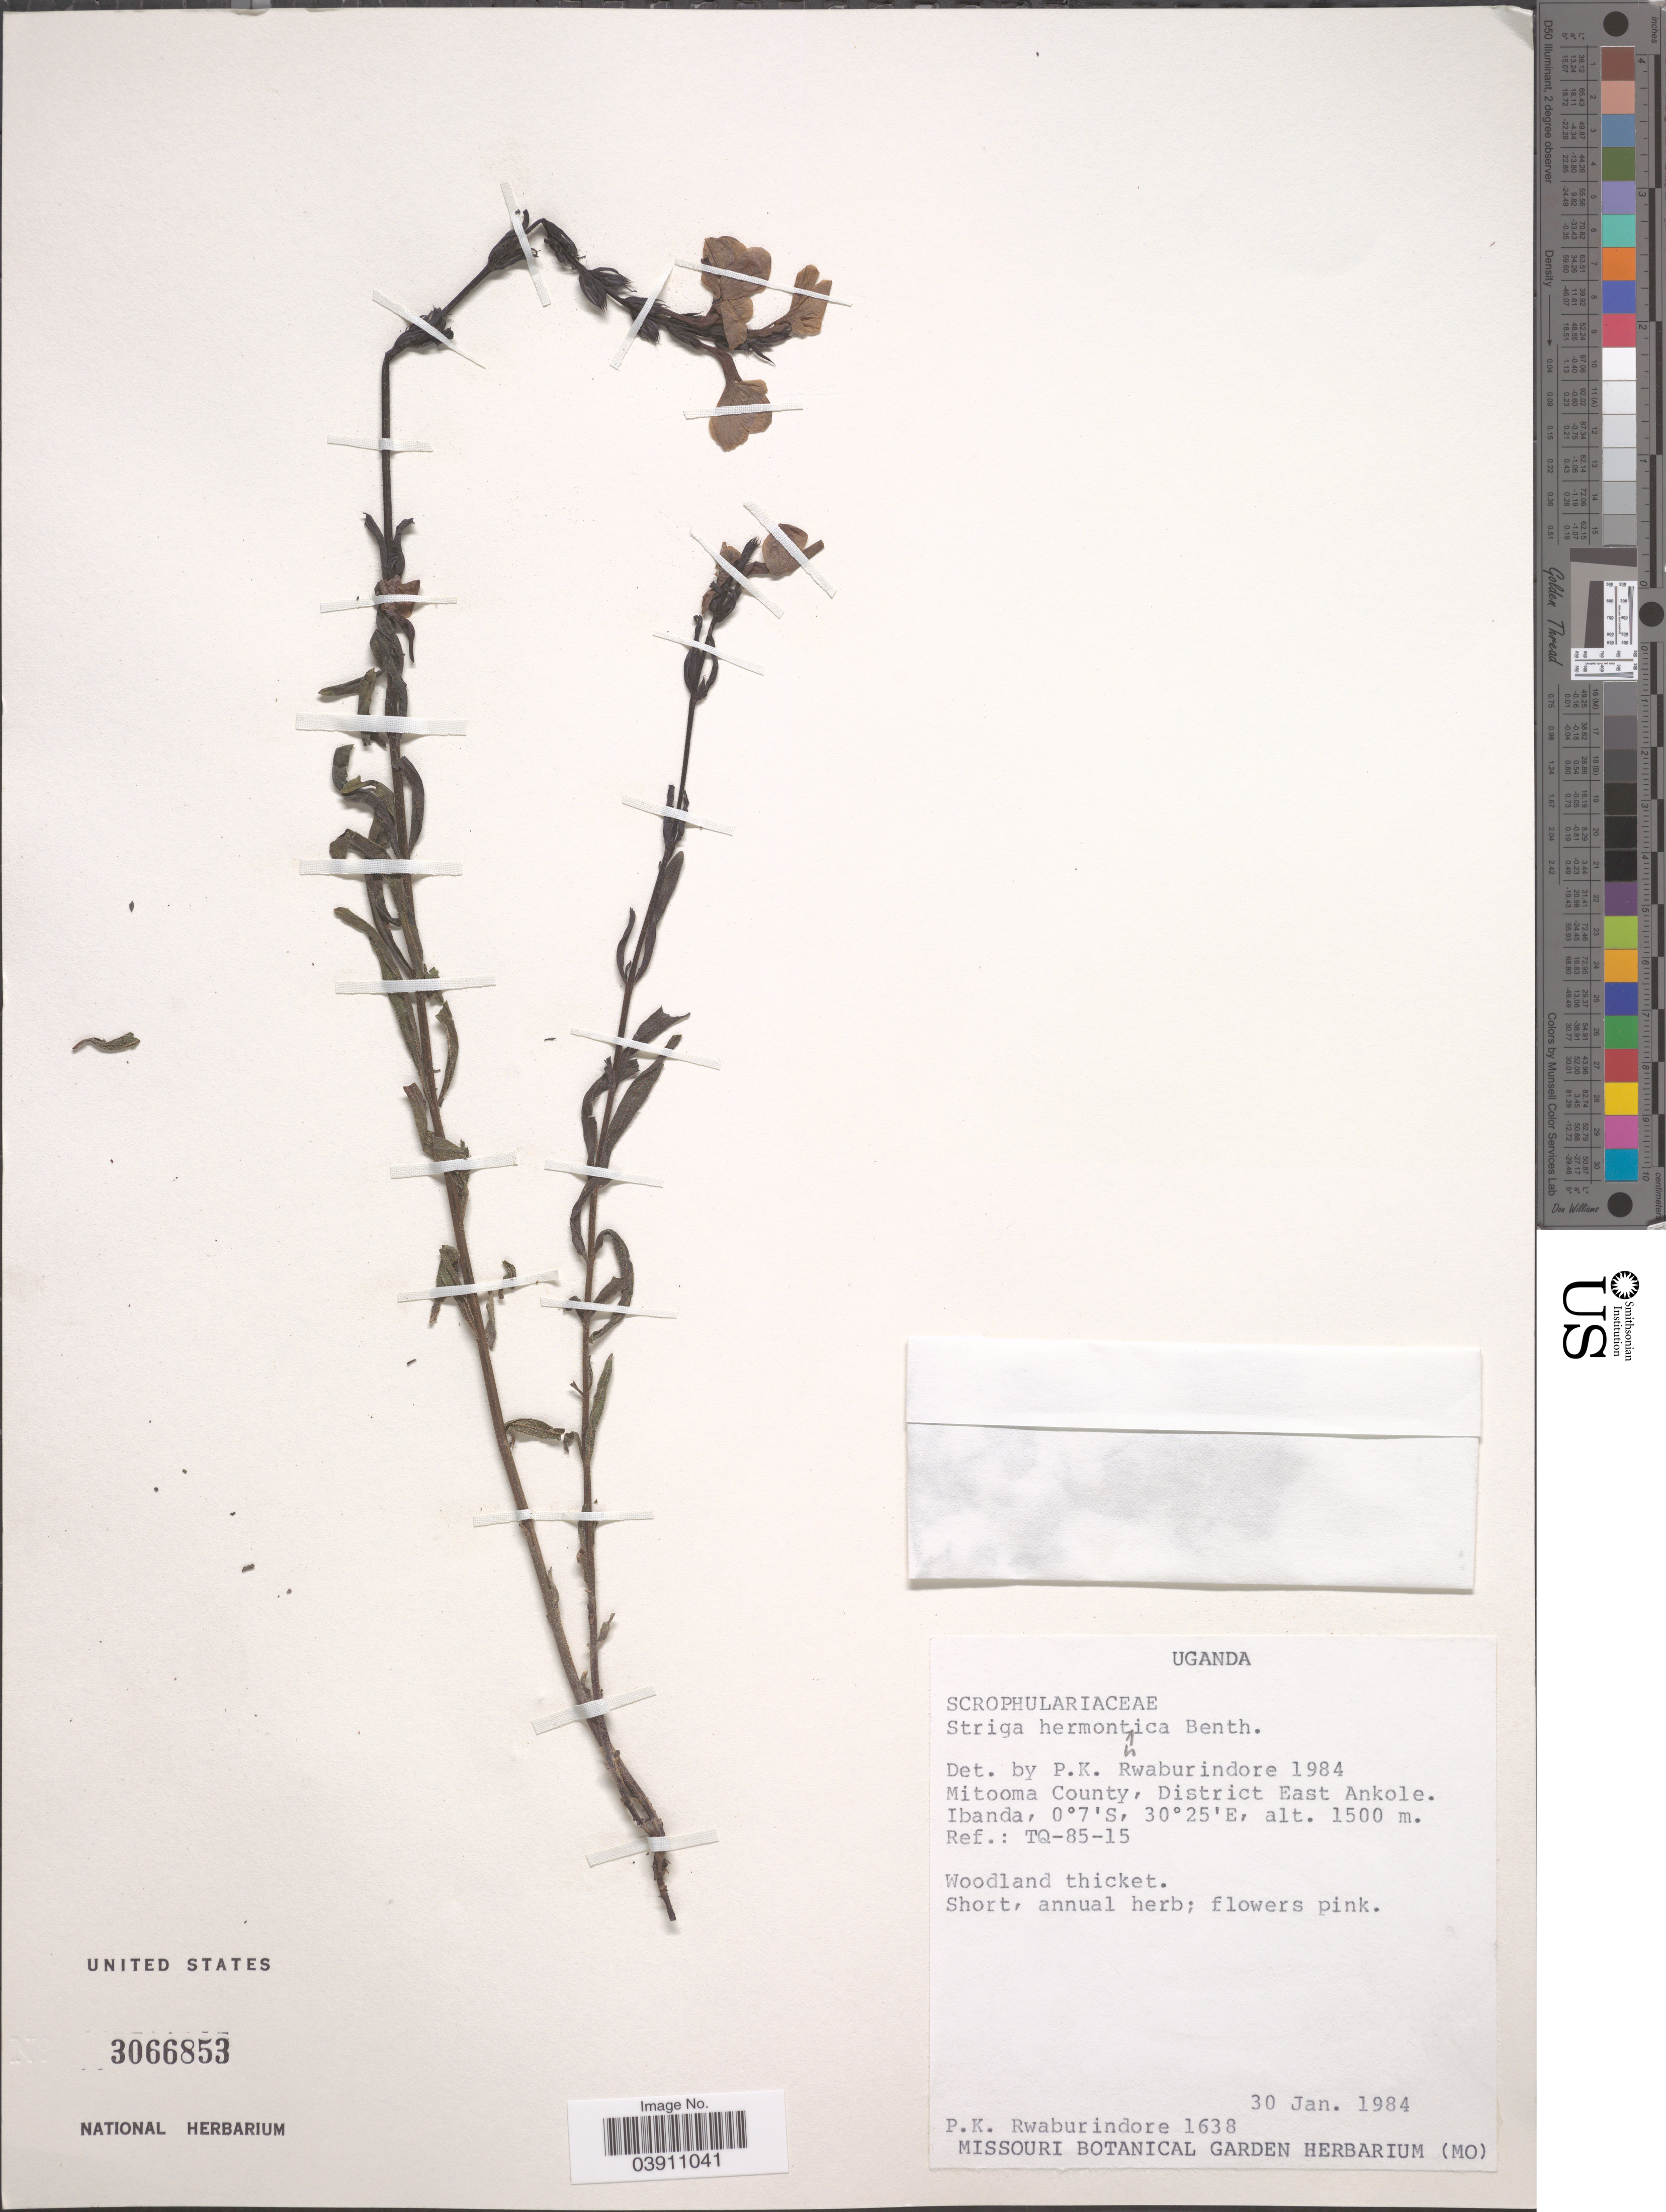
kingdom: Plantae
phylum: Tracheophyta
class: Magnoliopsida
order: Lamiales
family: Orobanchaceae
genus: Striga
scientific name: Striga hermonthica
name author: (Delile) Benth.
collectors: P. Rwaburindore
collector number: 1638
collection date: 1984-01-30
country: Uganda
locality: Mitooma County, District East Ankole. Ibanda. Ref.: TQ-85-15.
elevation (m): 1500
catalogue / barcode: US 3066853